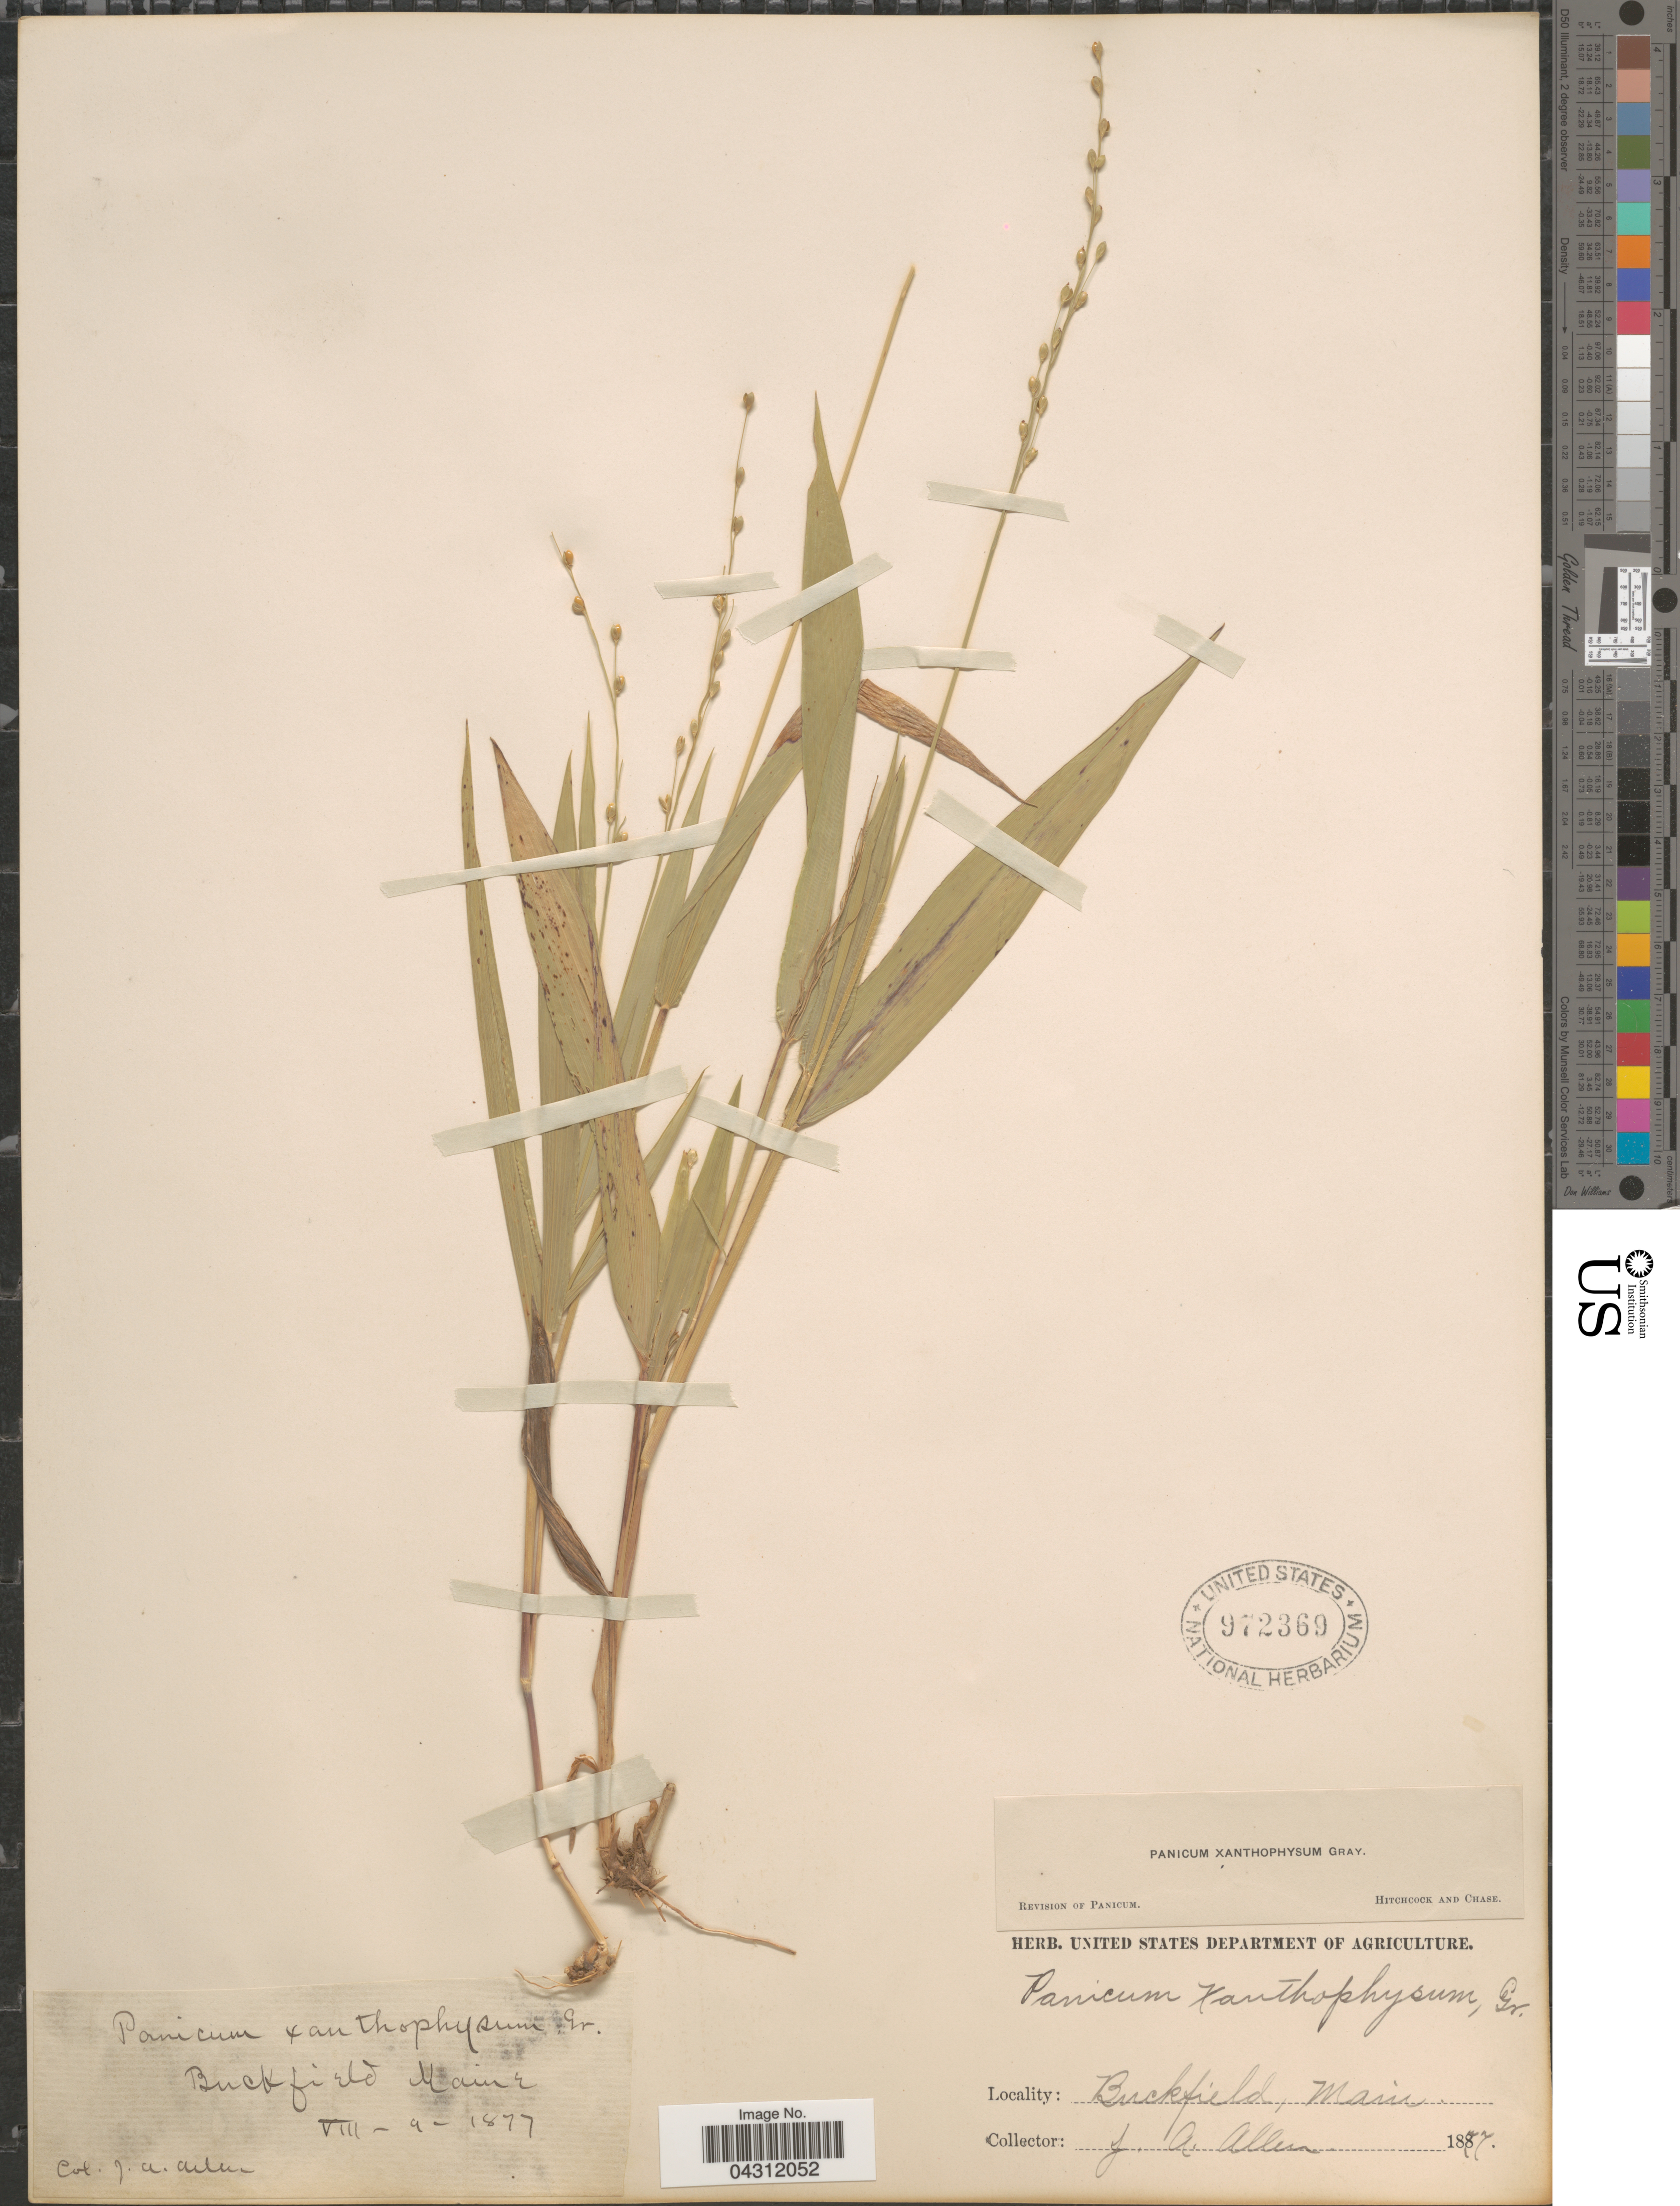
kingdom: Plantae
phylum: Tracheophyta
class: Liliopsida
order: Poales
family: Poaceae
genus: Dichanthelium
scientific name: Dichanthelium xanthophysum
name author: (A. Gray) Freckmann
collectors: J. Allen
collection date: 1877-08-09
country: United States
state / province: Maine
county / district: Oxford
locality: Buckfield.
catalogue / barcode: US 972369